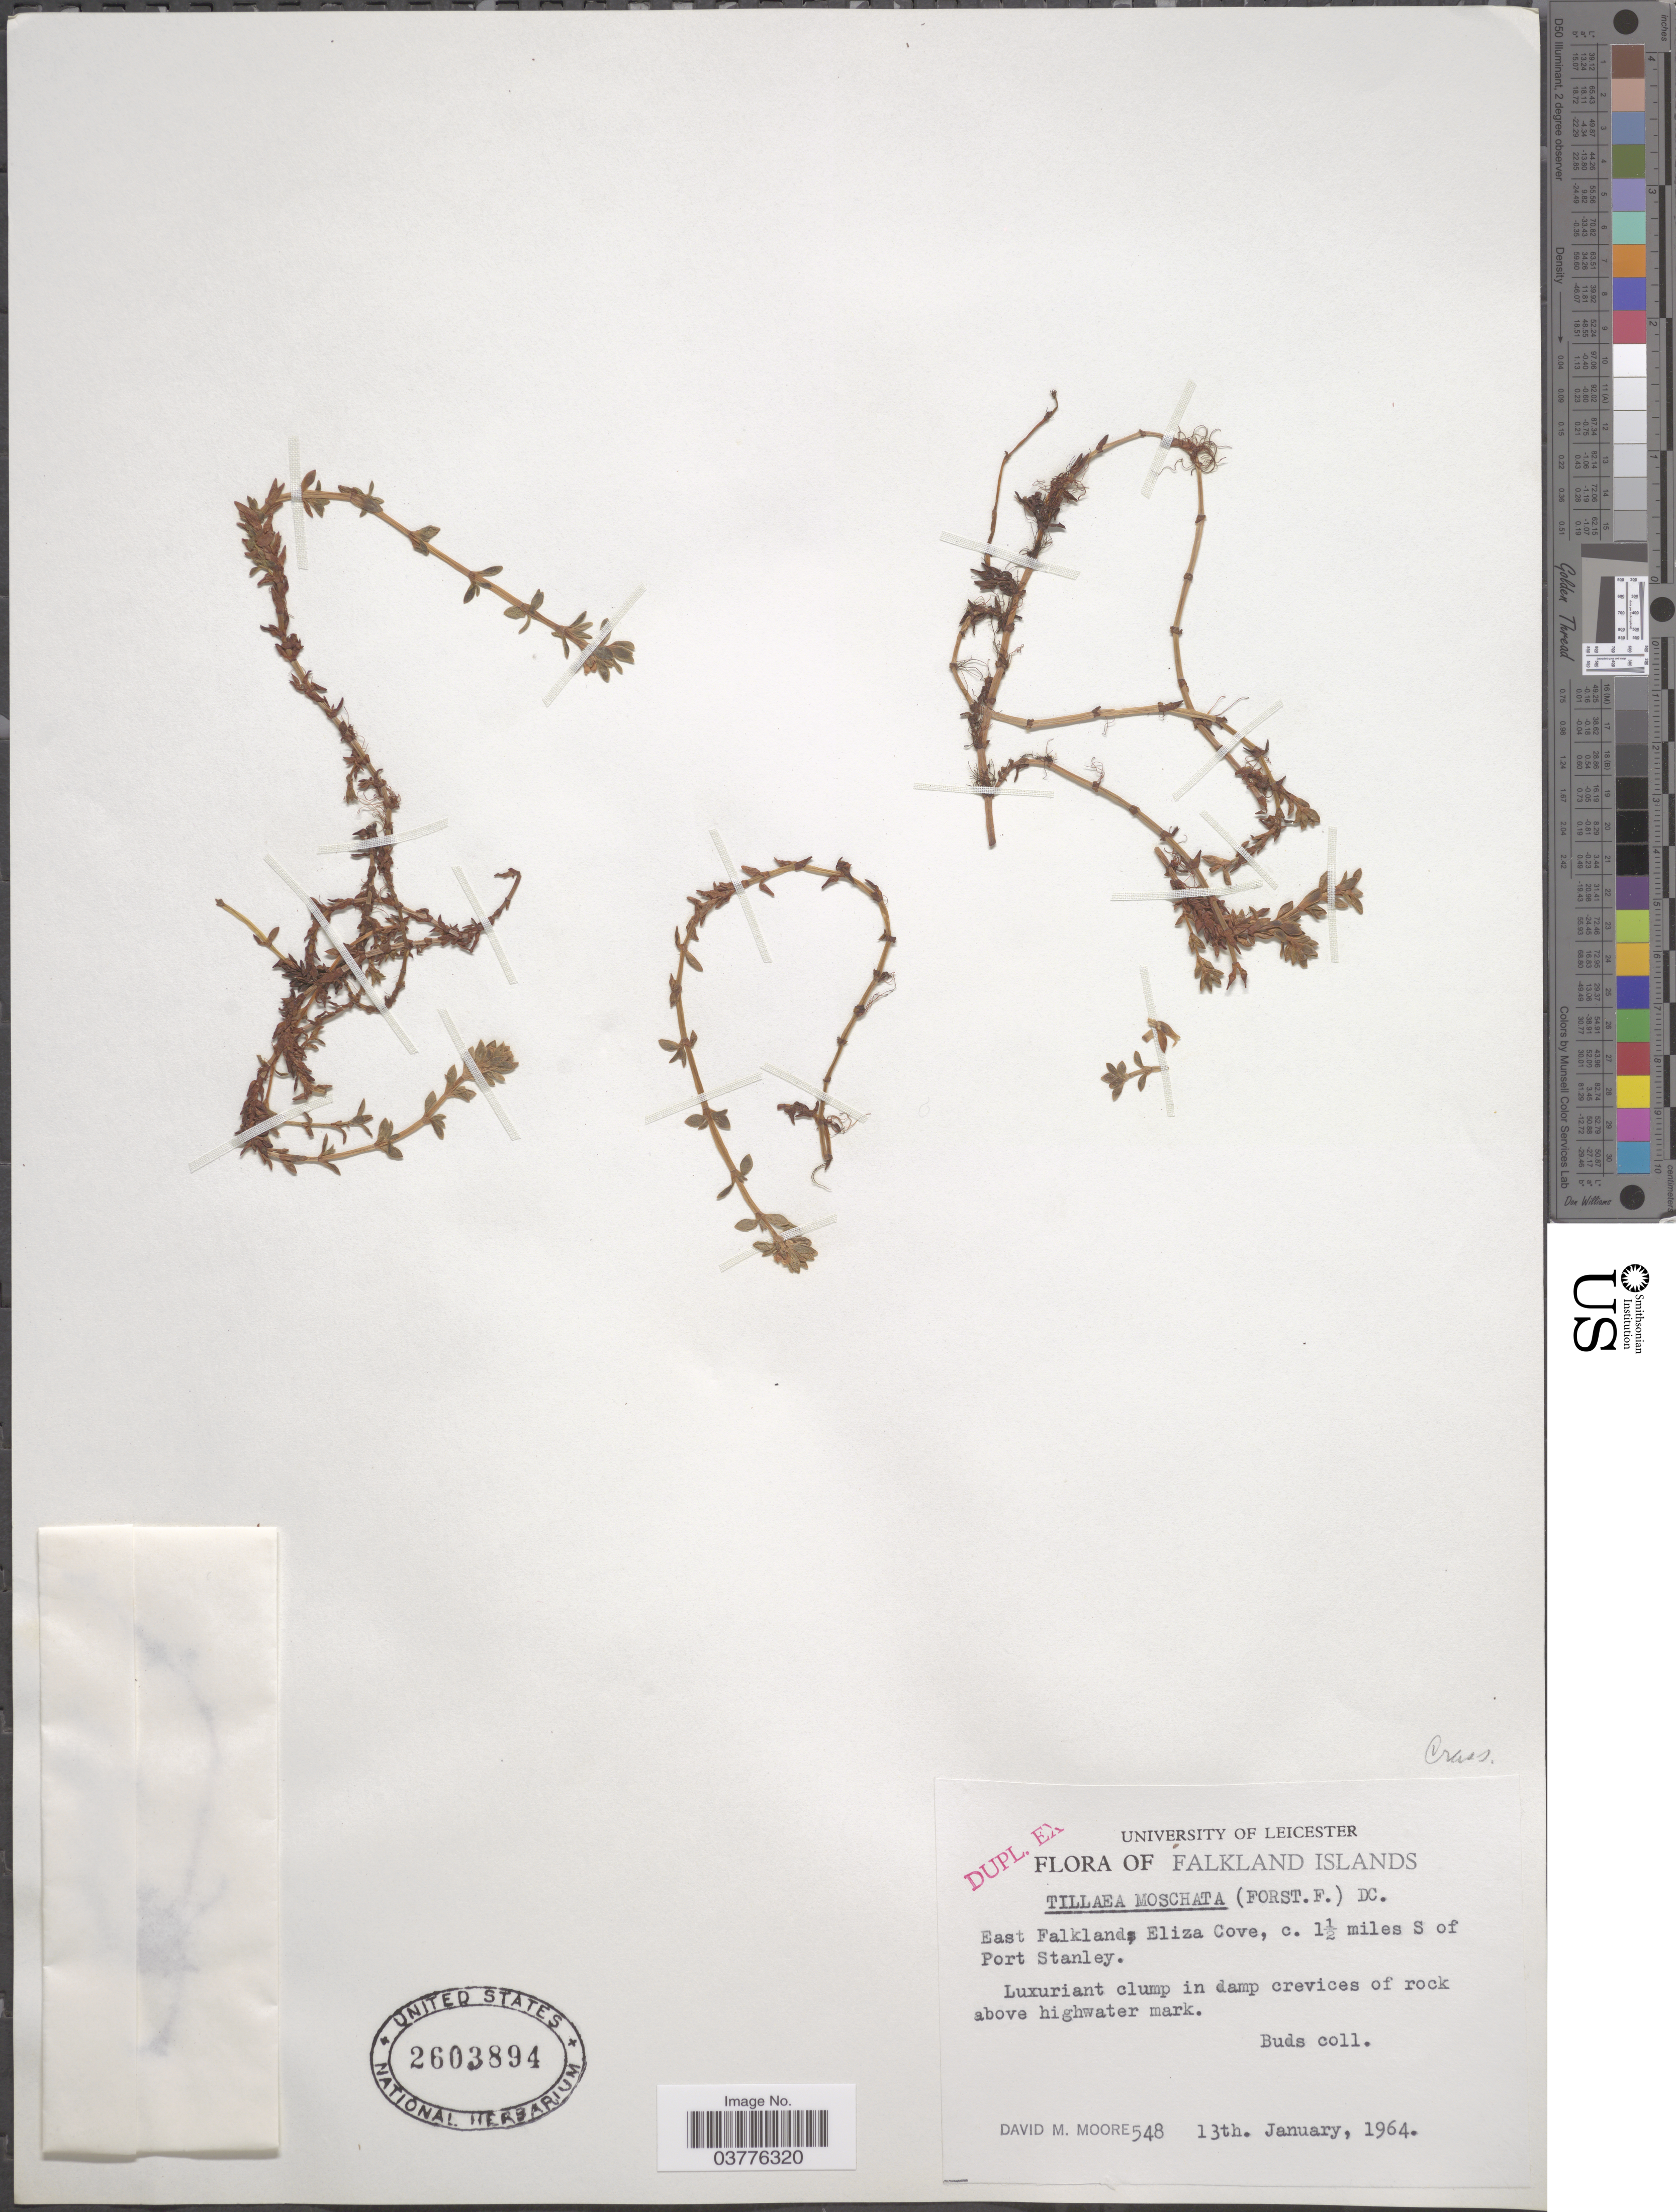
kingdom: Plantae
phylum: Tracheophyta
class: Magnoliopsida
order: Saxifragales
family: Crassulaceae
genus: Crassula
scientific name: Crassula moschata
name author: G. Forst.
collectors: D. Moore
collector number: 548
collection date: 1964-01-13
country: Falkland Islands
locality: East Falkland Eliza Cove, c. 1½ miles S of Port Stanley.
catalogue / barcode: US 2603894